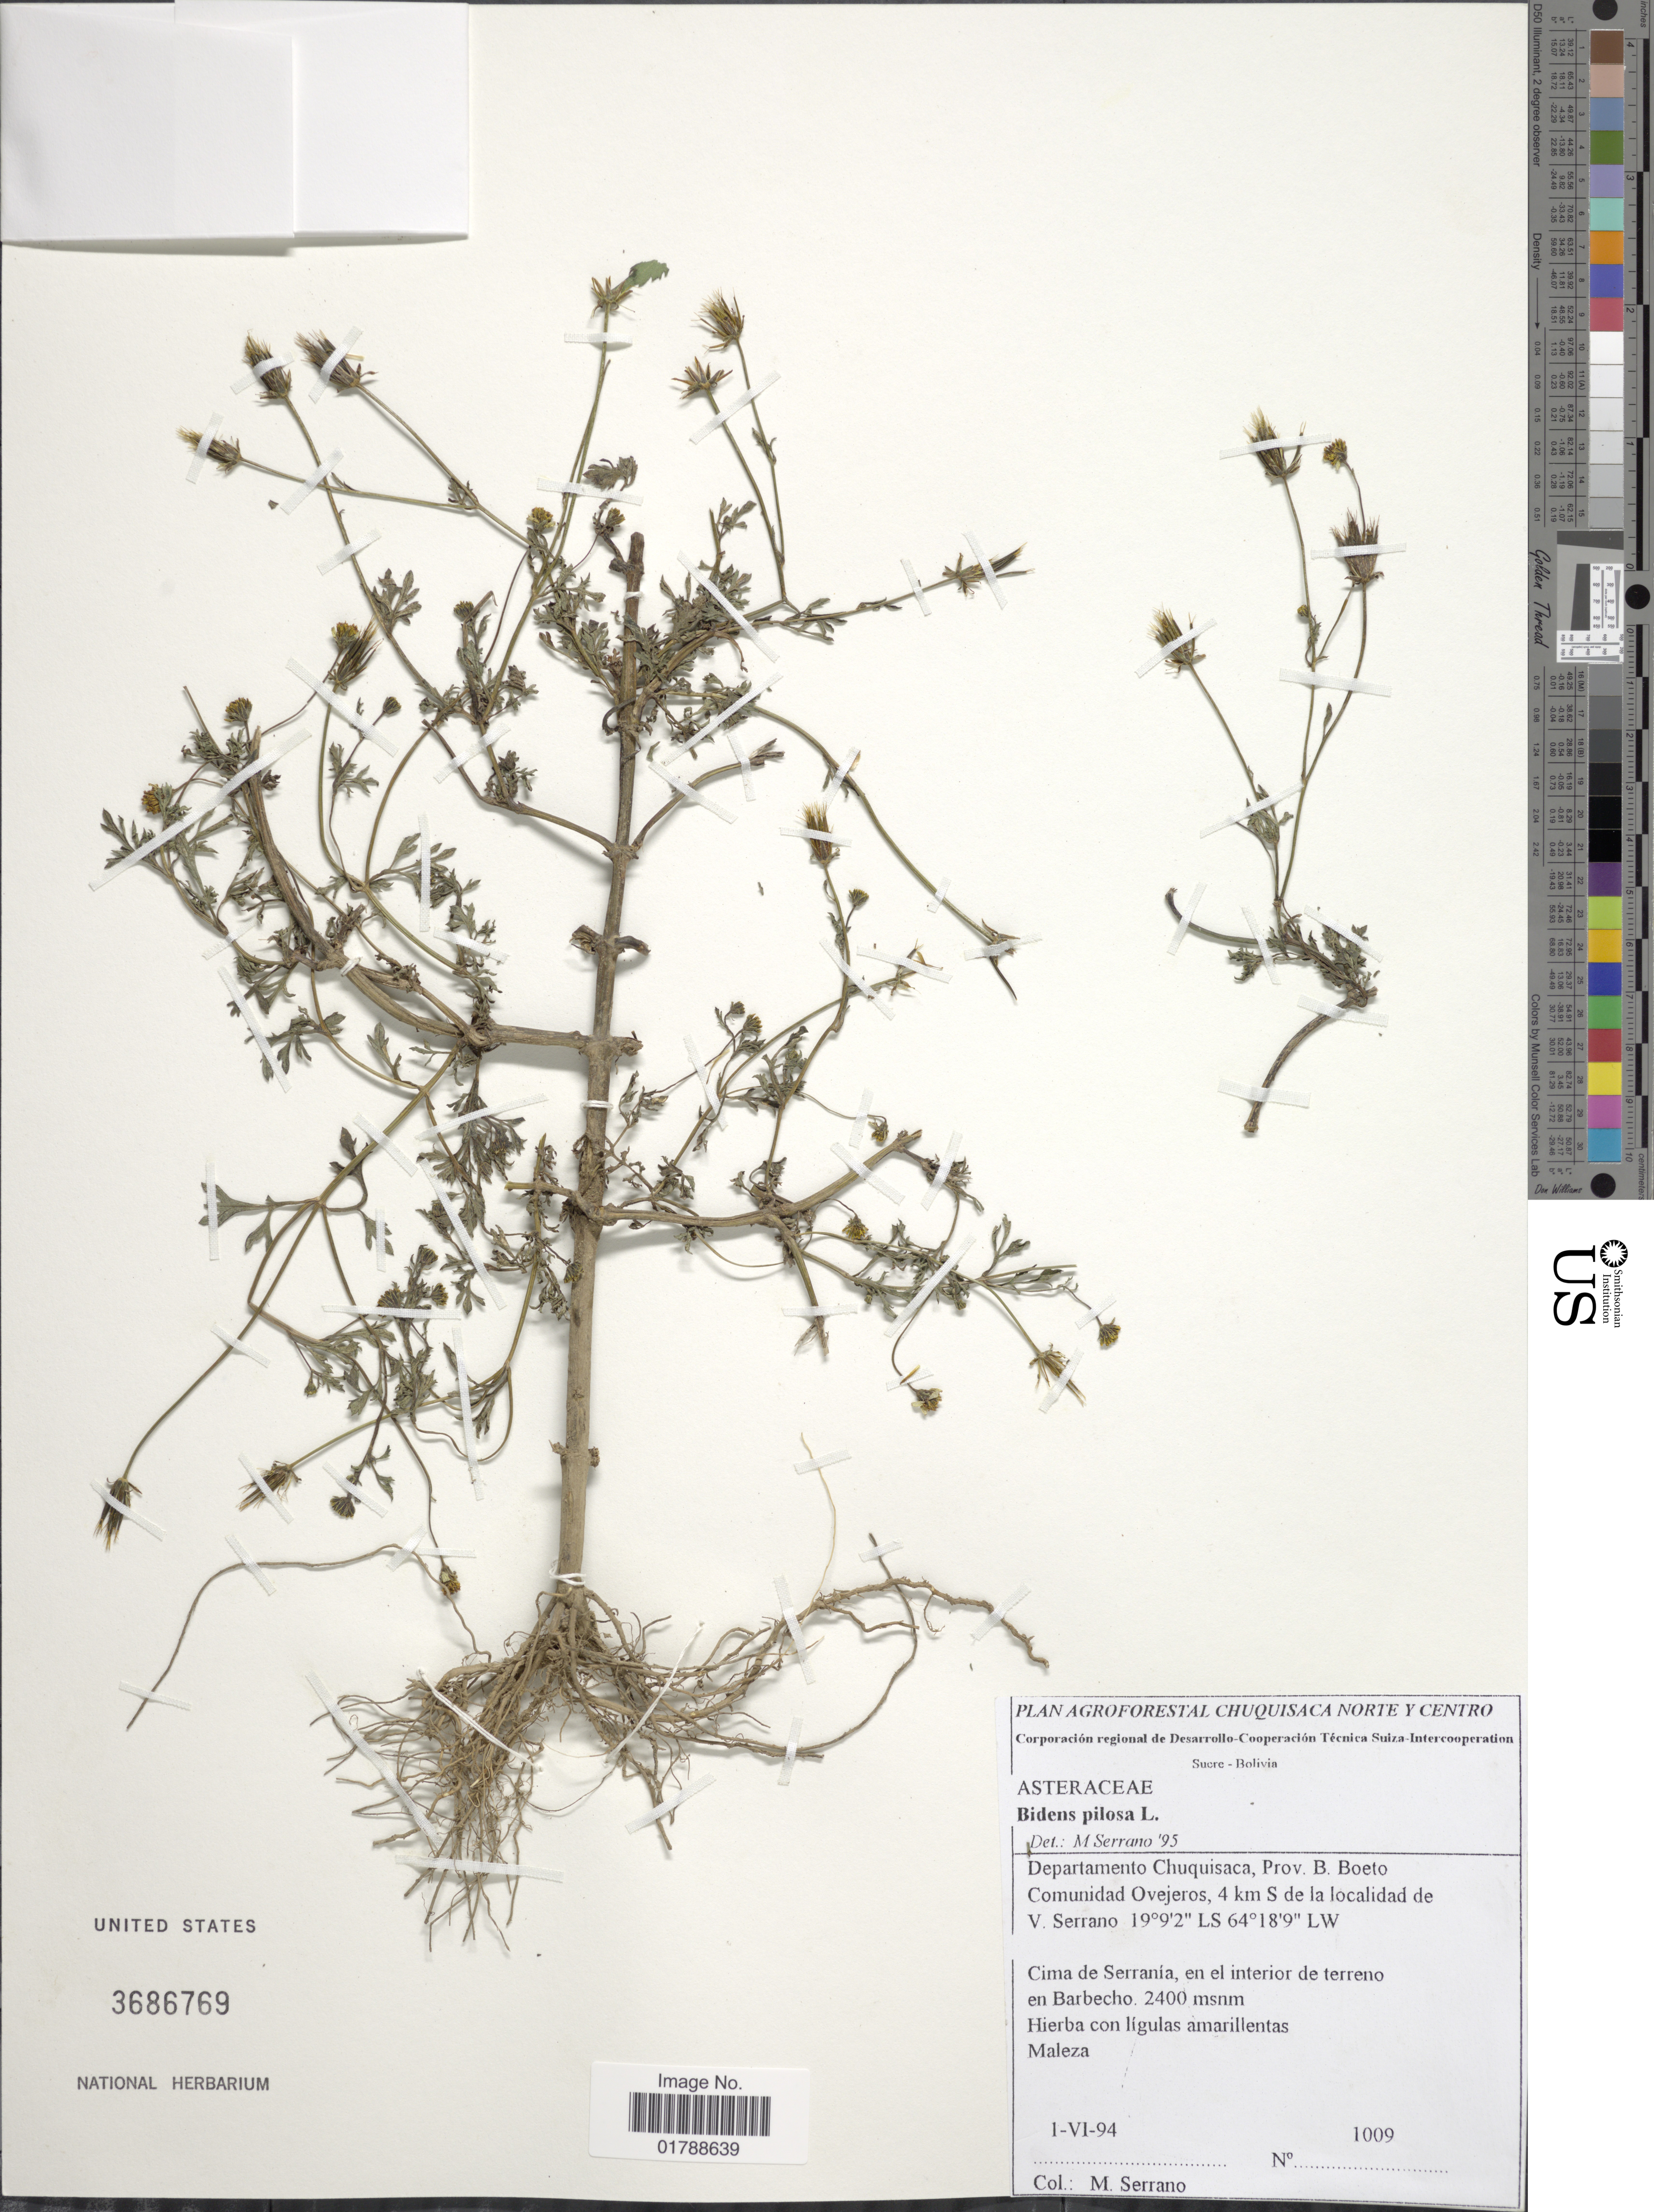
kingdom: Plantae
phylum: Tracheophyta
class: Magnoliopsida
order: Asterales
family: Asteraceae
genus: Bidens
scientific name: Bidens pilosa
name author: L.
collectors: M. Serrano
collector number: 1009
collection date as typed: Transcribed d/m/y: 1/6/94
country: Bolivia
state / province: Chuquisaca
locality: Prov. B. Boeto Comunidad Ovejeros, 4 km S de la localidad de V. Serrano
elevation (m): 2400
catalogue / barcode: US 3686769